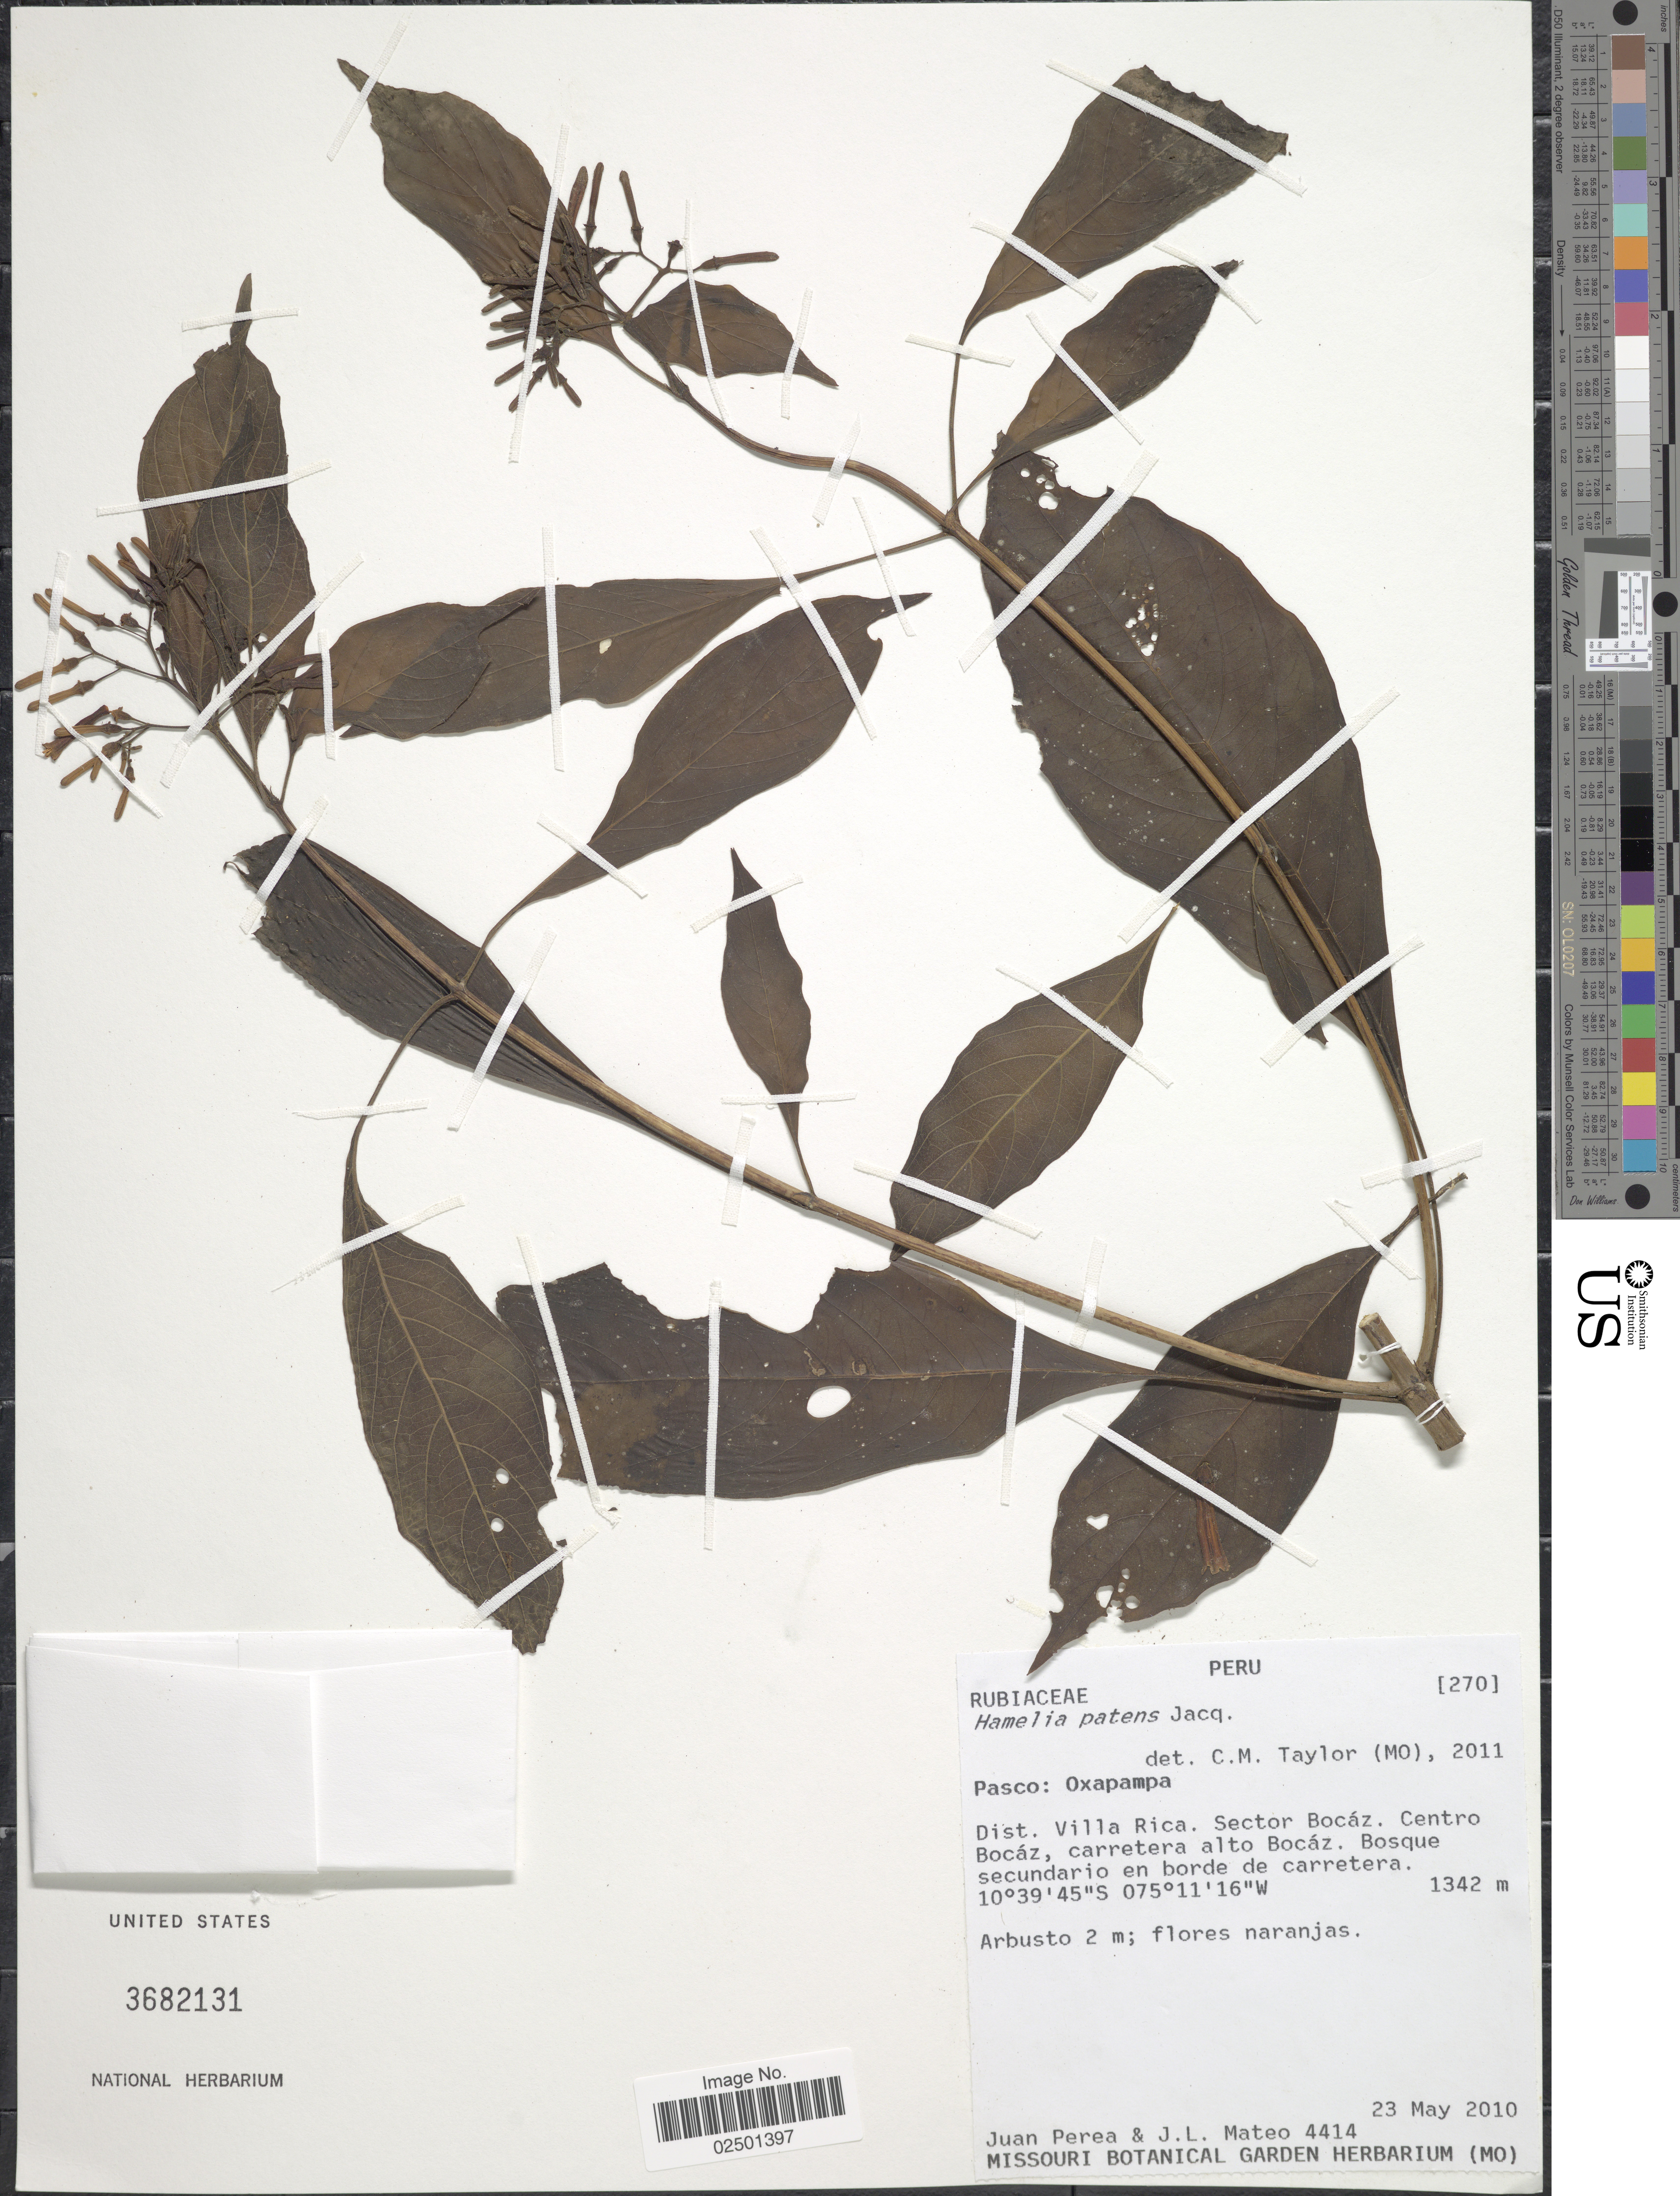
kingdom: Plantae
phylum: Tracheophyta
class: Magnoliopsida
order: Gentianales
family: Rubiaceae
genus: Hamelia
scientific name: Hamelia patens var. patens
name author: Jacq.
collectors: J. Perea & J. Mateo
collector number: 4414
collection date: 2010-05-23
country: Peru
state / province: Pasco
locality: Oxapampa. Dist. Villa Rica. Sector Bocaz. Centro Bocaz, carretera alto Bocaz.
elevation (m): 1342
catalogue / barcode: US 3682131